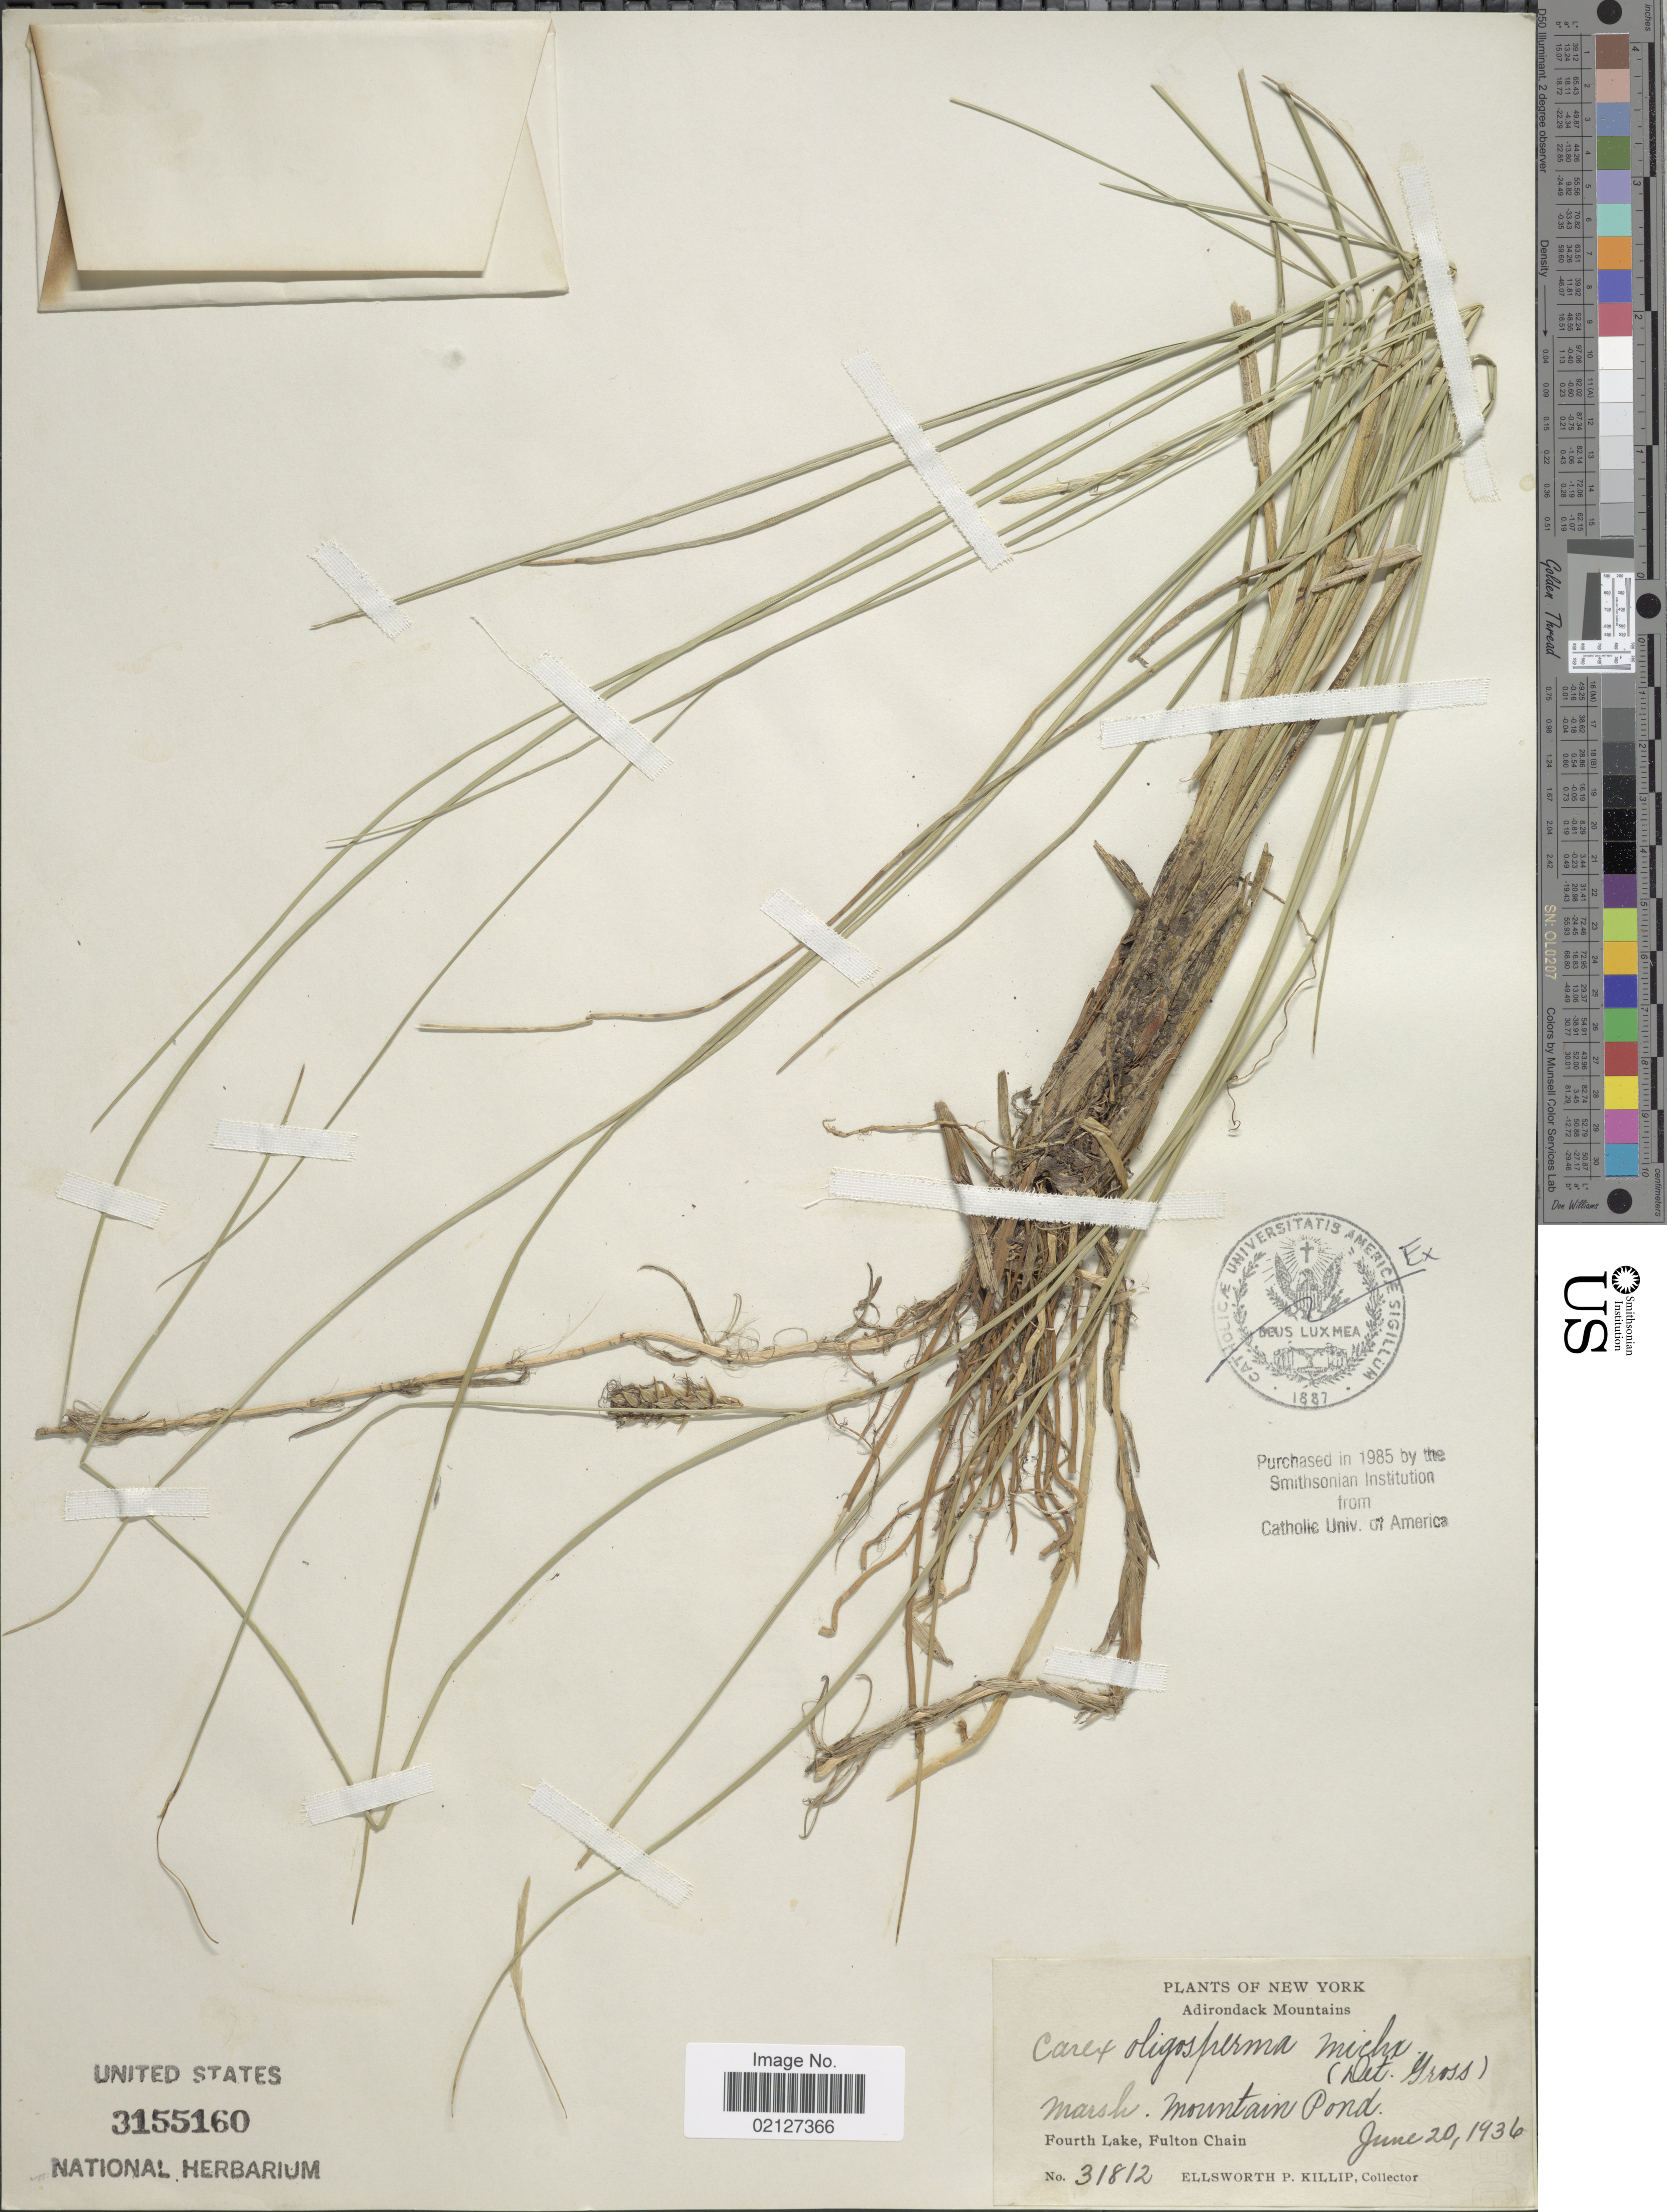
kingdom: Plantae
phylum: Tracheophyta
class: Liliopsida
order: Poales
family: Cyperaceae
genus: Carex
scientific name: Carex oligosperma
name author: Michx.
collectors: E. P. Killip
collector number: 31812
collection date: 1936-06-20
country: United States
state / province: New York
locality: Marsh, Mountain Pond, Fourth Lake, Fulton Chain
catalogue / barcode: US 3155160